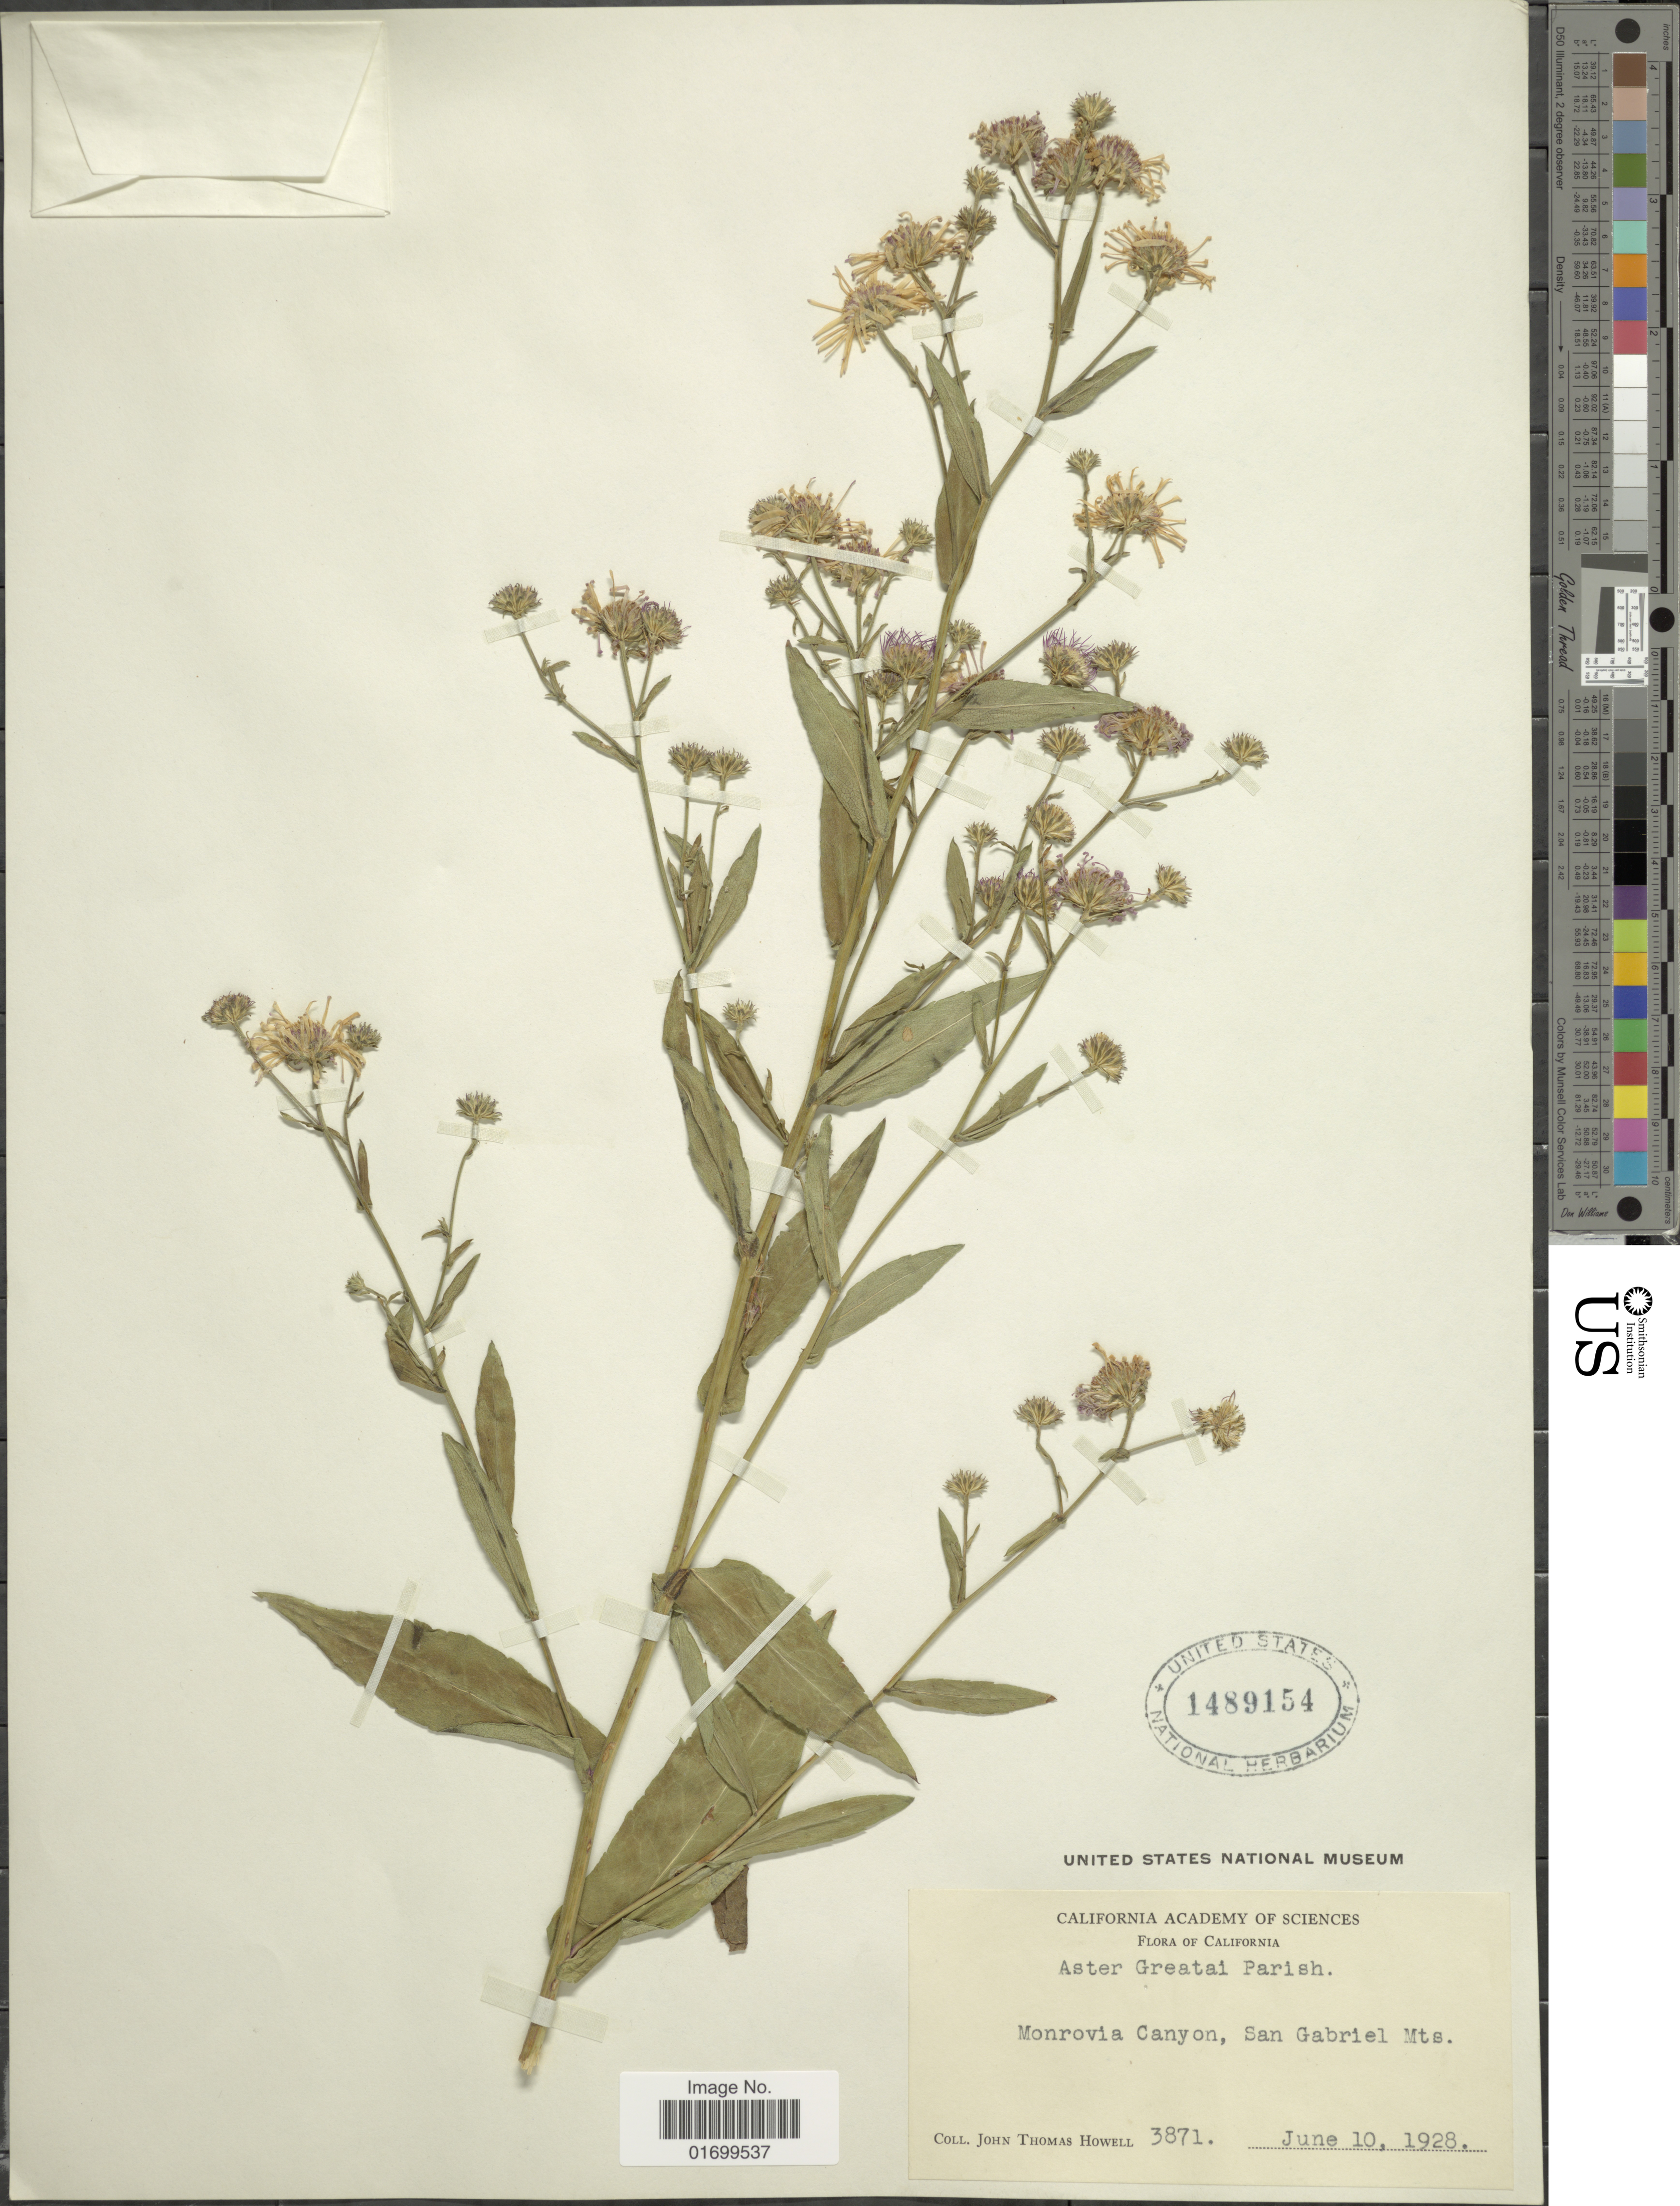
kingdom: Plantae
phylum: Tracheophyta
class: Magnoliopsida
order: Asterales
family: Asteraceae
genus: Symphyotrichum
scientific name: Symphyotrichum greatae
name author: (Parish) G.L. Nesom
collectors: J. T. Howell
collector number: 3871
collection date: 1928-06-10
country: United States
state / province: California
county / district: Los Angeles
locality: Monrovia Canyon, San Gabriel Mts.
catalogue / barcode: US 1489154